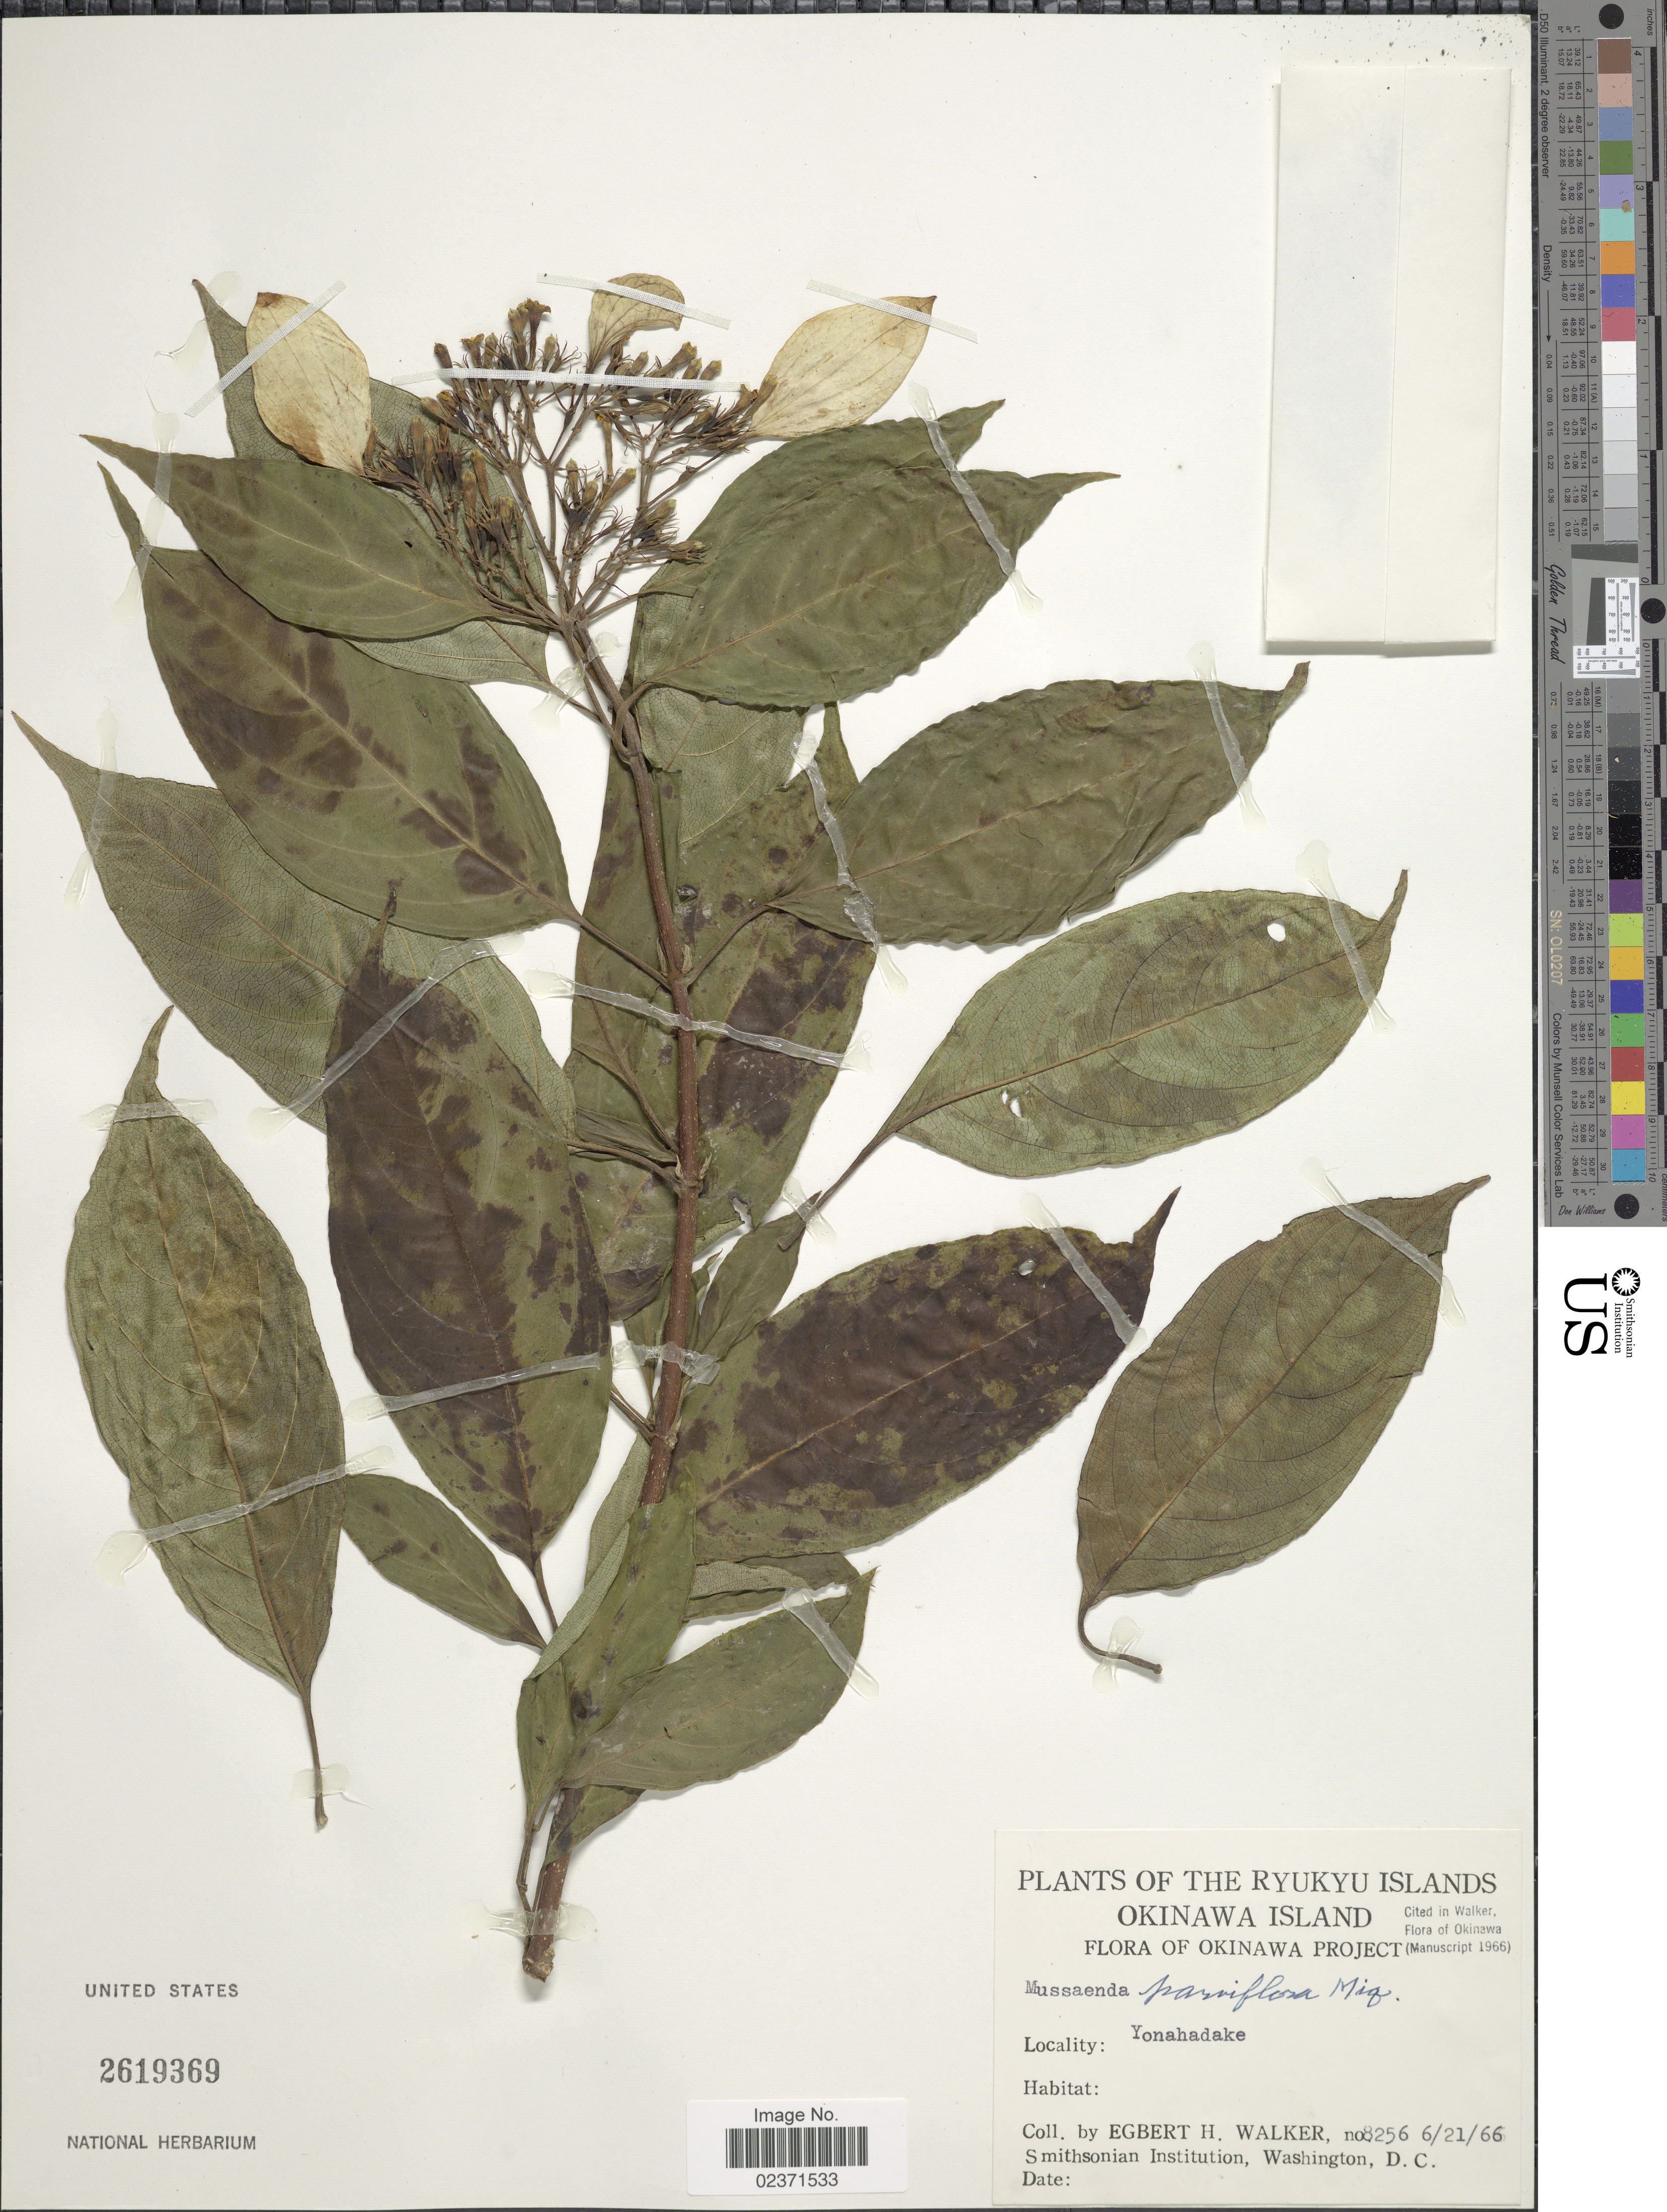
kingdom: Plantae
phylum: Tracheophyta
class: Magnoliopsida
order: Gentianales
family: Rubiaceae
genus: Mussaenda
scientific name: Mussaenda parviflora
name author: Miq.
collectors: E. H. Walker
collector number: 8256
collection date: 1966-06-21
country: Japan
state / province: Okinawa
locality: Ryukyu Islands. Yonahadake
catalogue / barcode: US 2619369